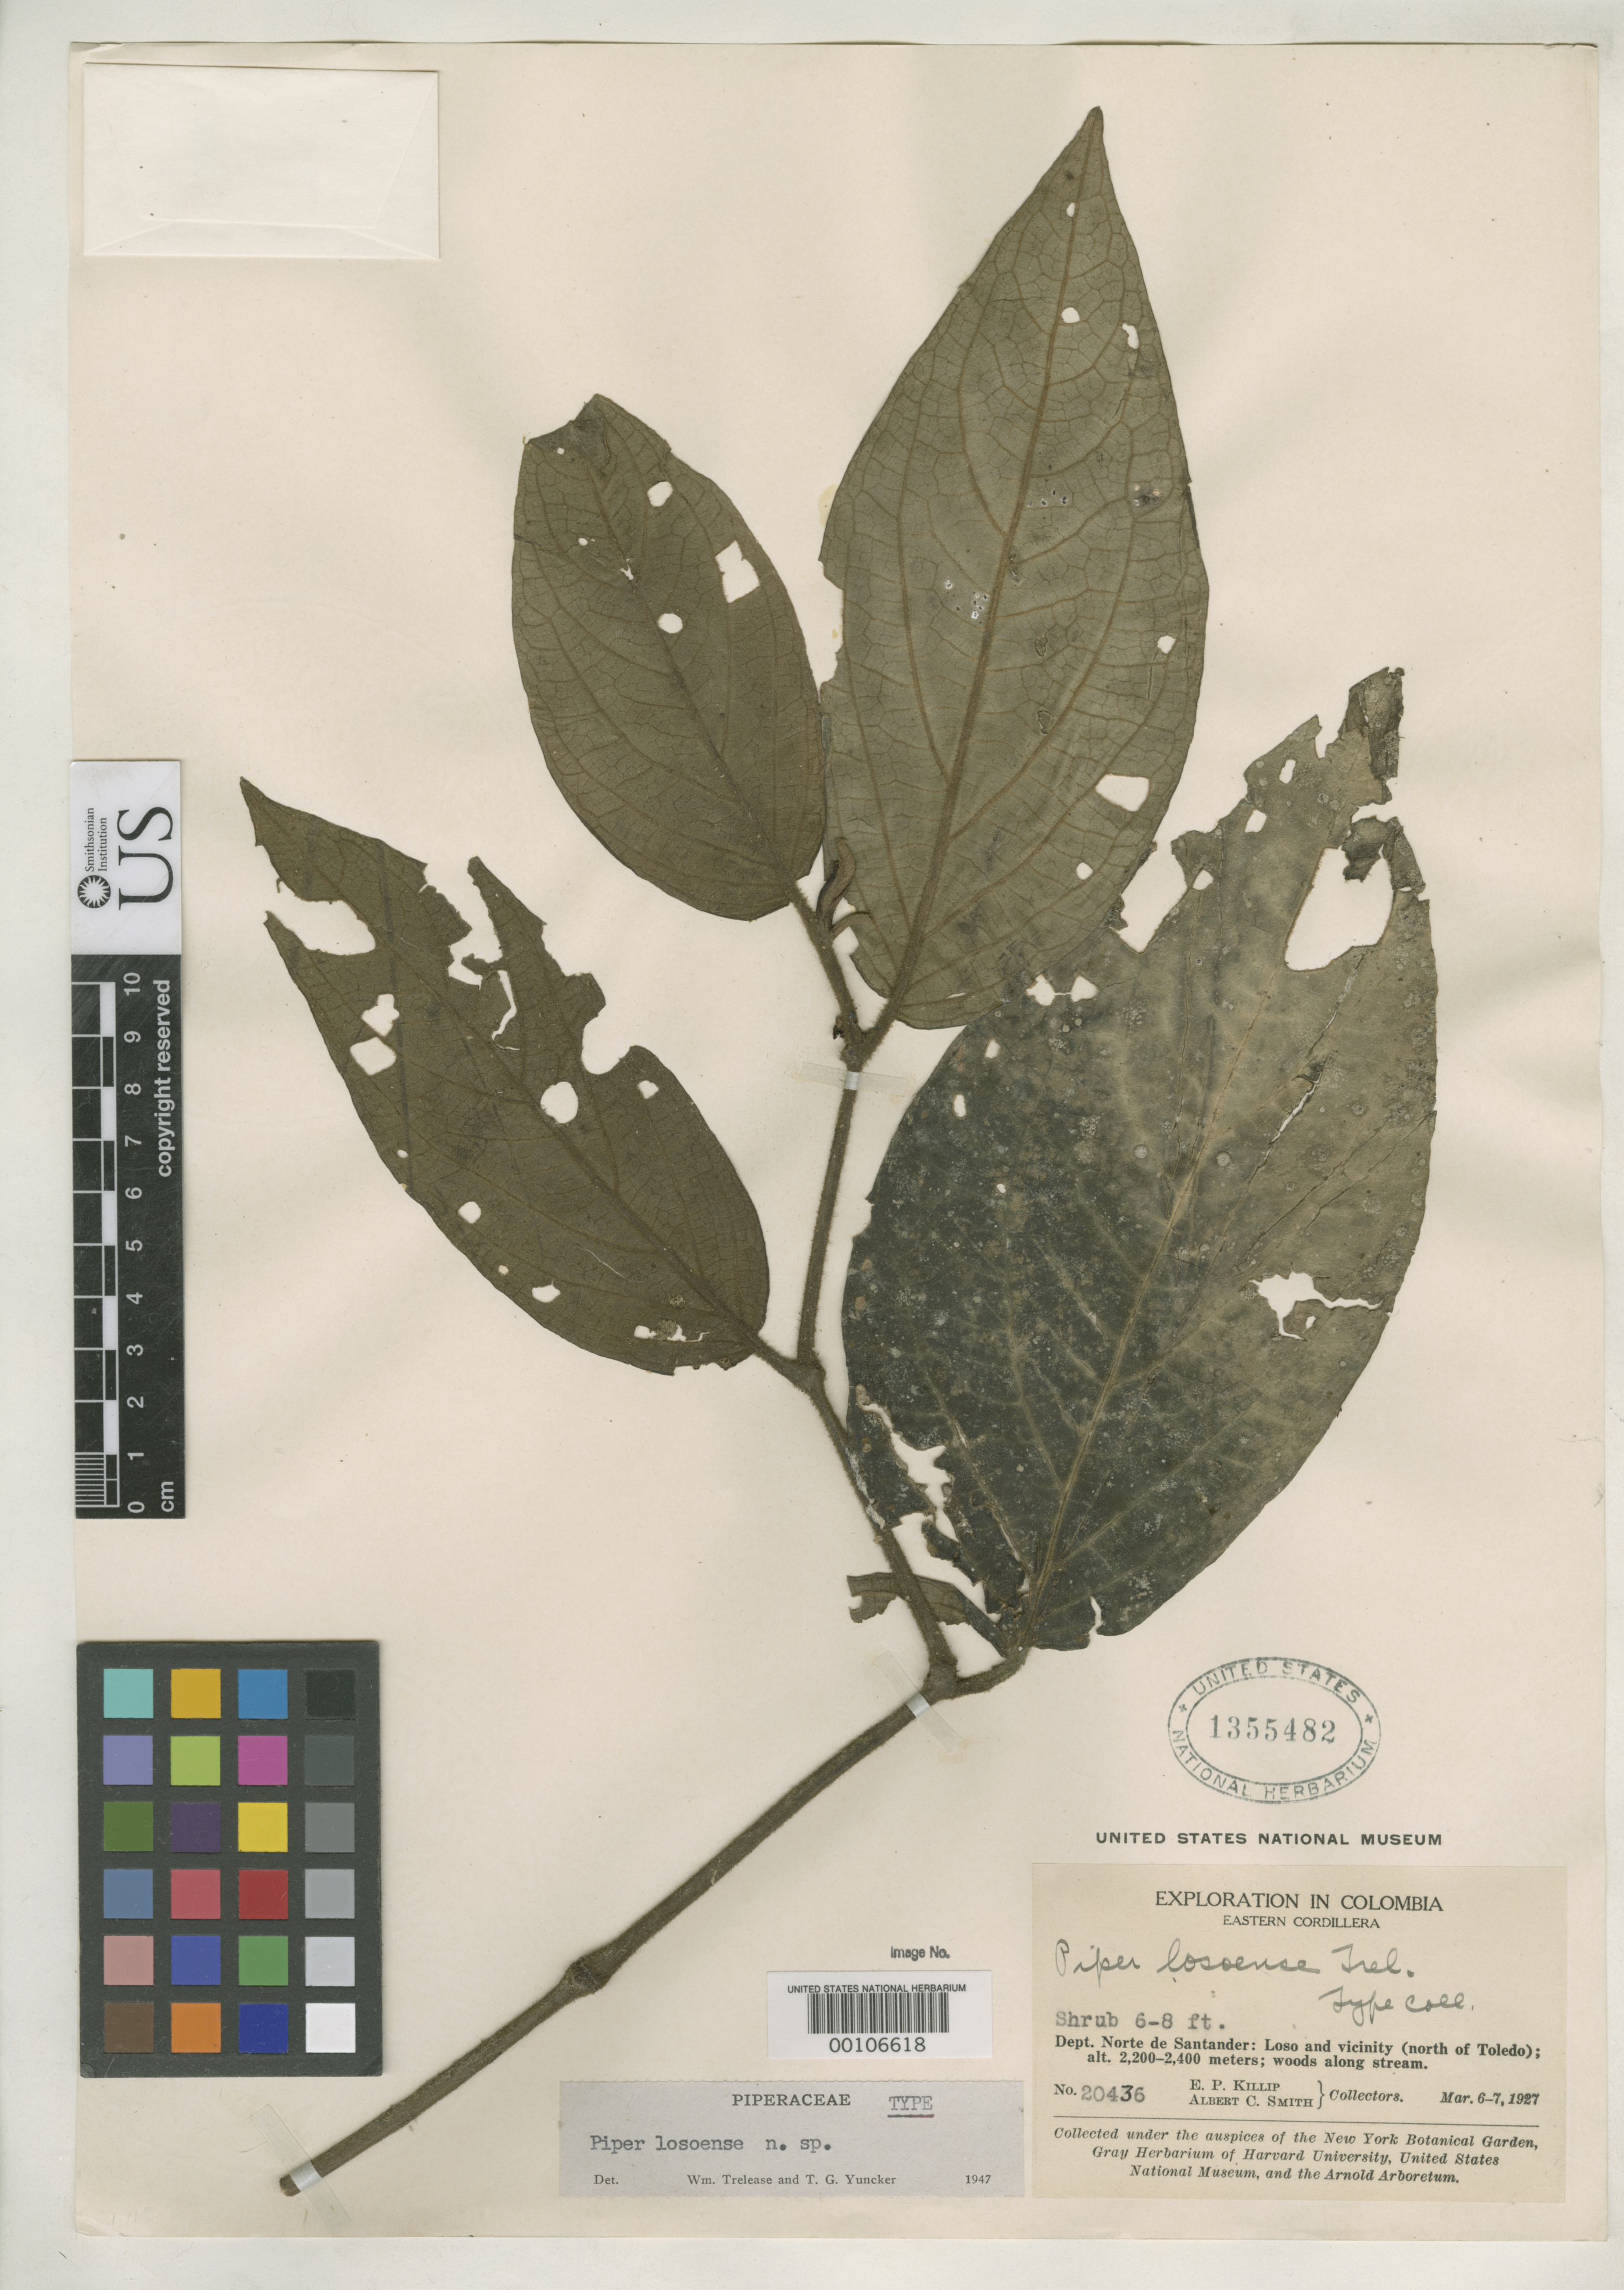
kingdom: Plantae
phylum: Tracheophyta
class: Magnoliopsida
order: Piperales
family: Piperaceae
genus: Piper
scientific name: Piper losoense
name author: Trel. & Yunck.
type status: Holotype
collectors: E. P. Killip & A. C. Smith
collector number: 20436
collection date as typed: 06 Mar 1927 to 07 Mar 1927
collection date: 1927-03-06/1927-03-07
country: Colombia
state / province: Norte de Santander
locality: Loso and vicinity, N of Toledo.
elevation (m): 2200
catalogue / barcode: US 1355482